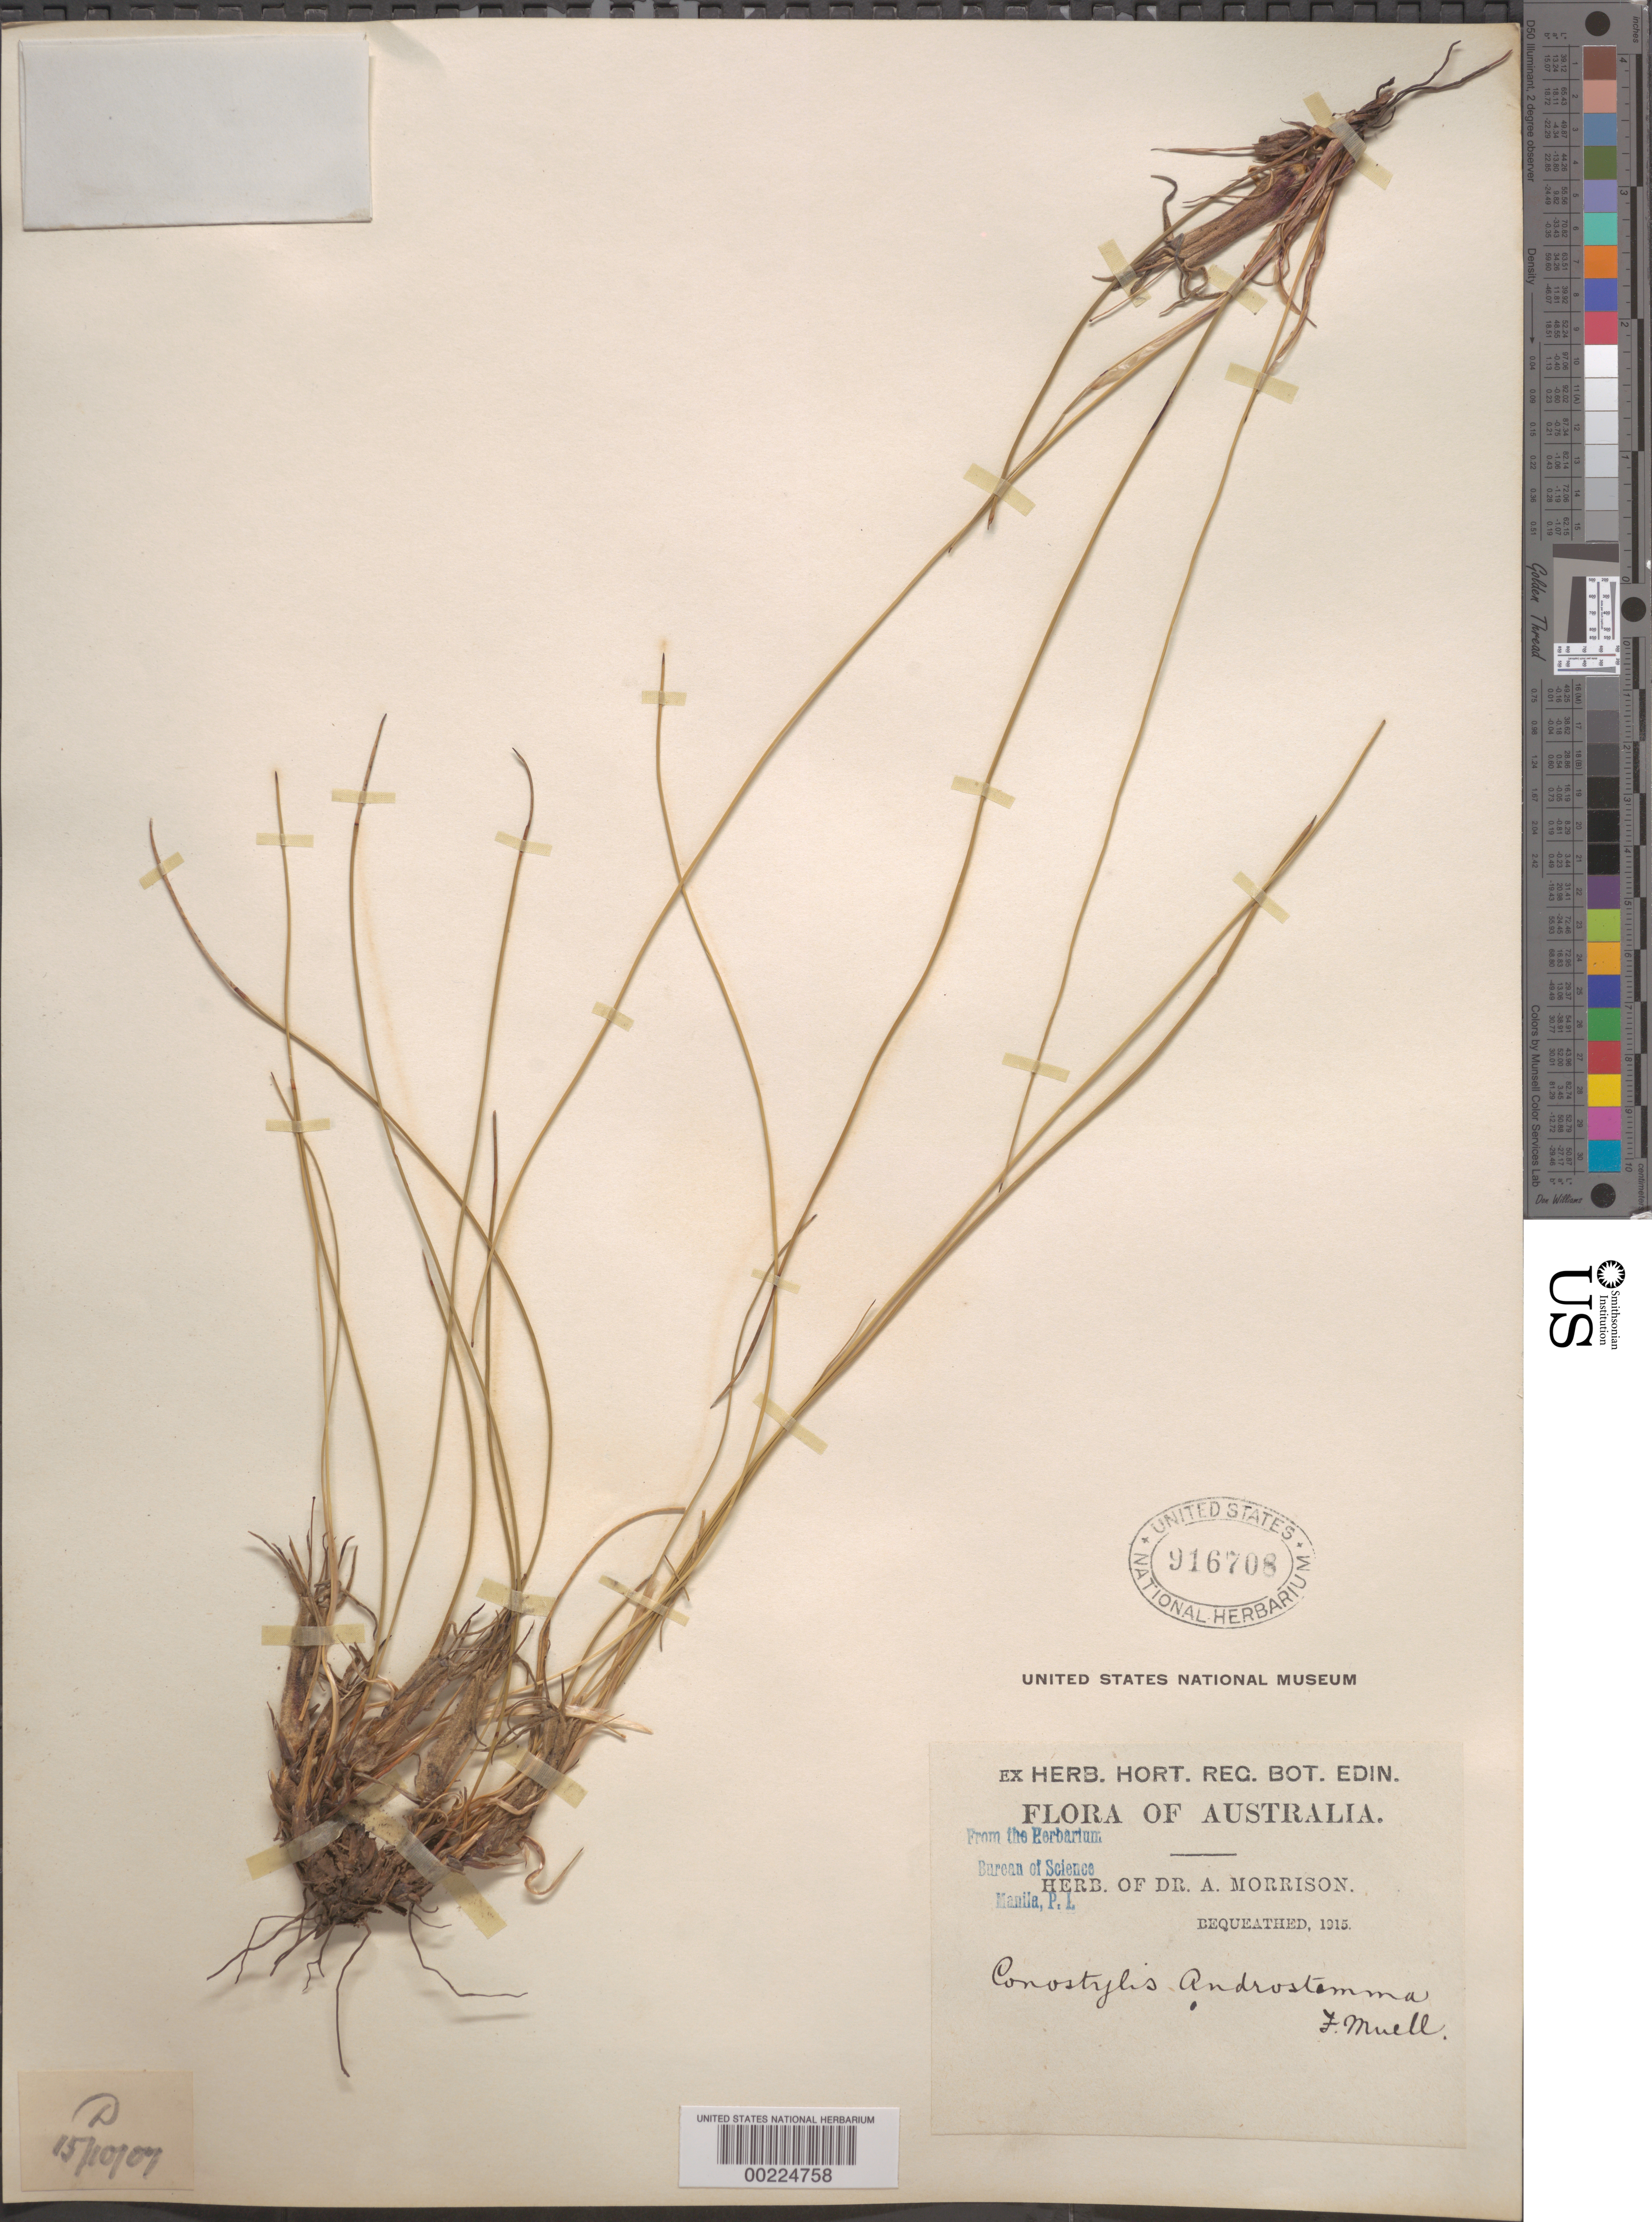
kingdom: Plantae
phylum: Tracheophyta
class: Liliopsida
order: Commelinales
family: Haemodoraceae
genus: Conostylis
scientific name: Conostylis androstemma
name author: F. Muell.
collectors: Wilkes Explor. Exped.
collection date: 1838/1842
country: Australia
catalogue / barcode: US 916708